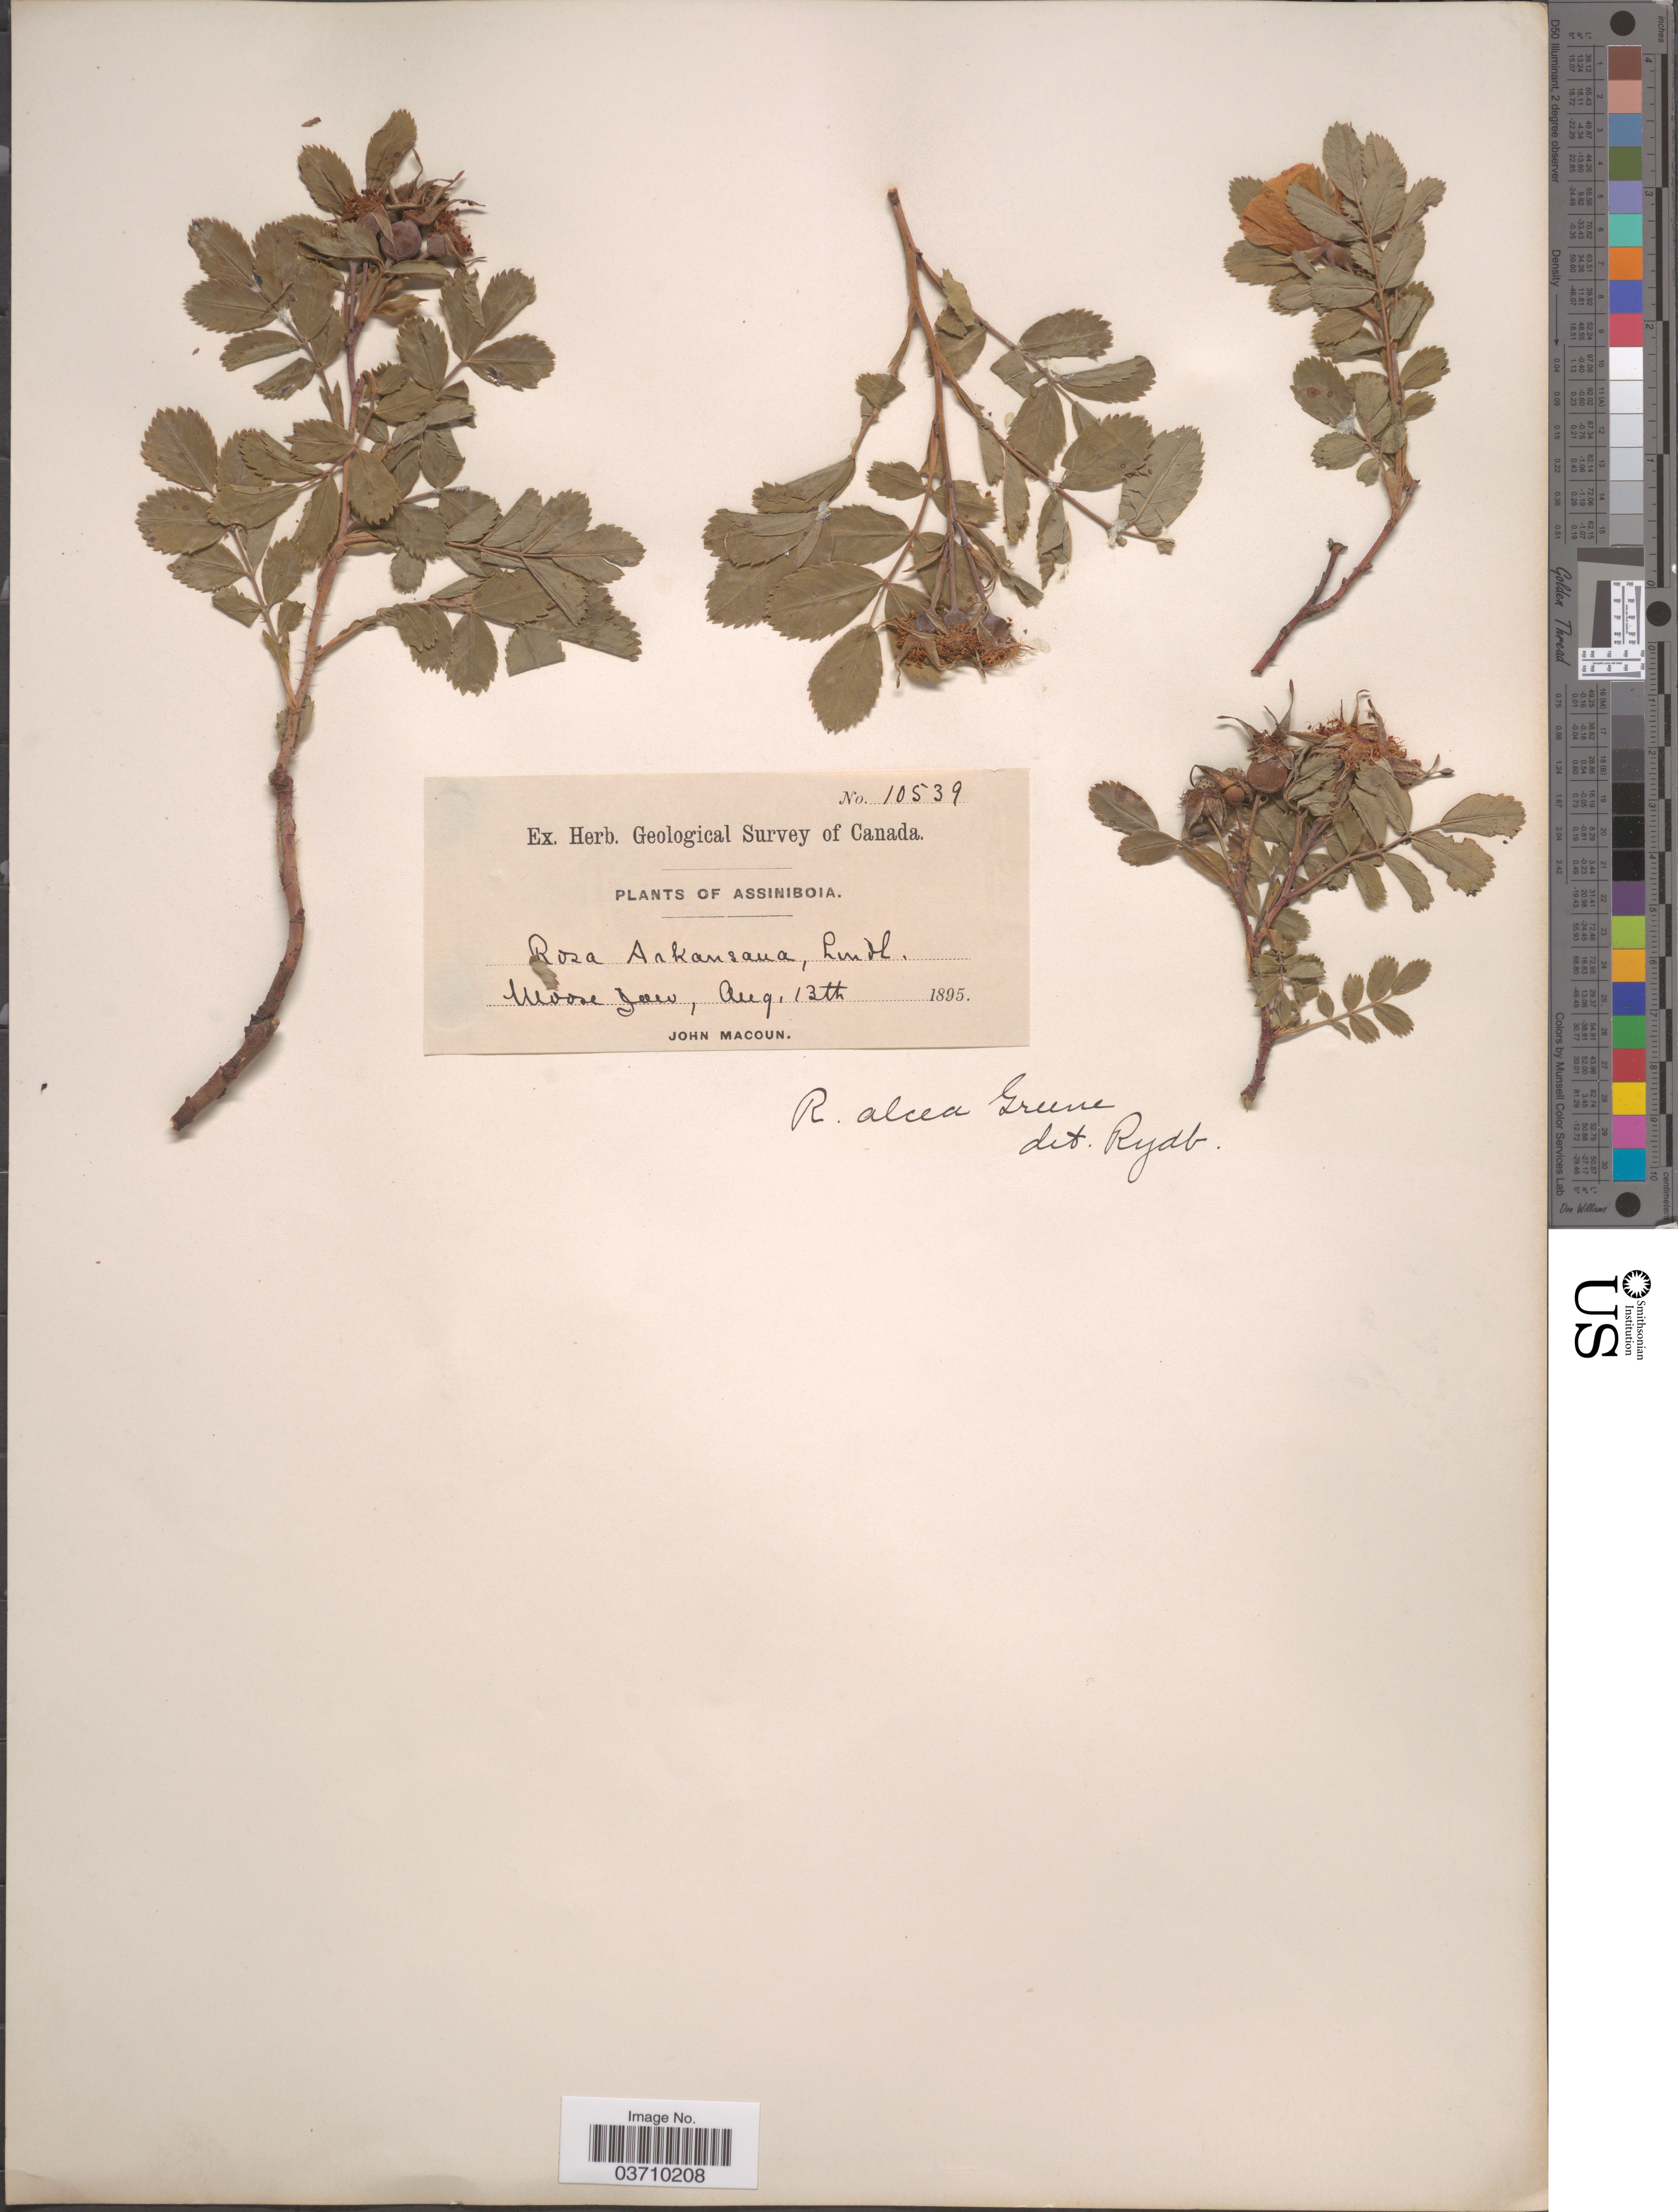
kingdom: Plantae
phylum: Tracheophyta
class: Magnoliopsida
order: Rosales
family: Rosaceae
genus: Rosa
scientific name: Rosa alcea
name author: Greene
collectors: J. Macoun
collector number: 10539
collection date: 1895-08-13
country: Canada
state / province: Saskatchewan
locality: Assiniboia. Moose Jaw.